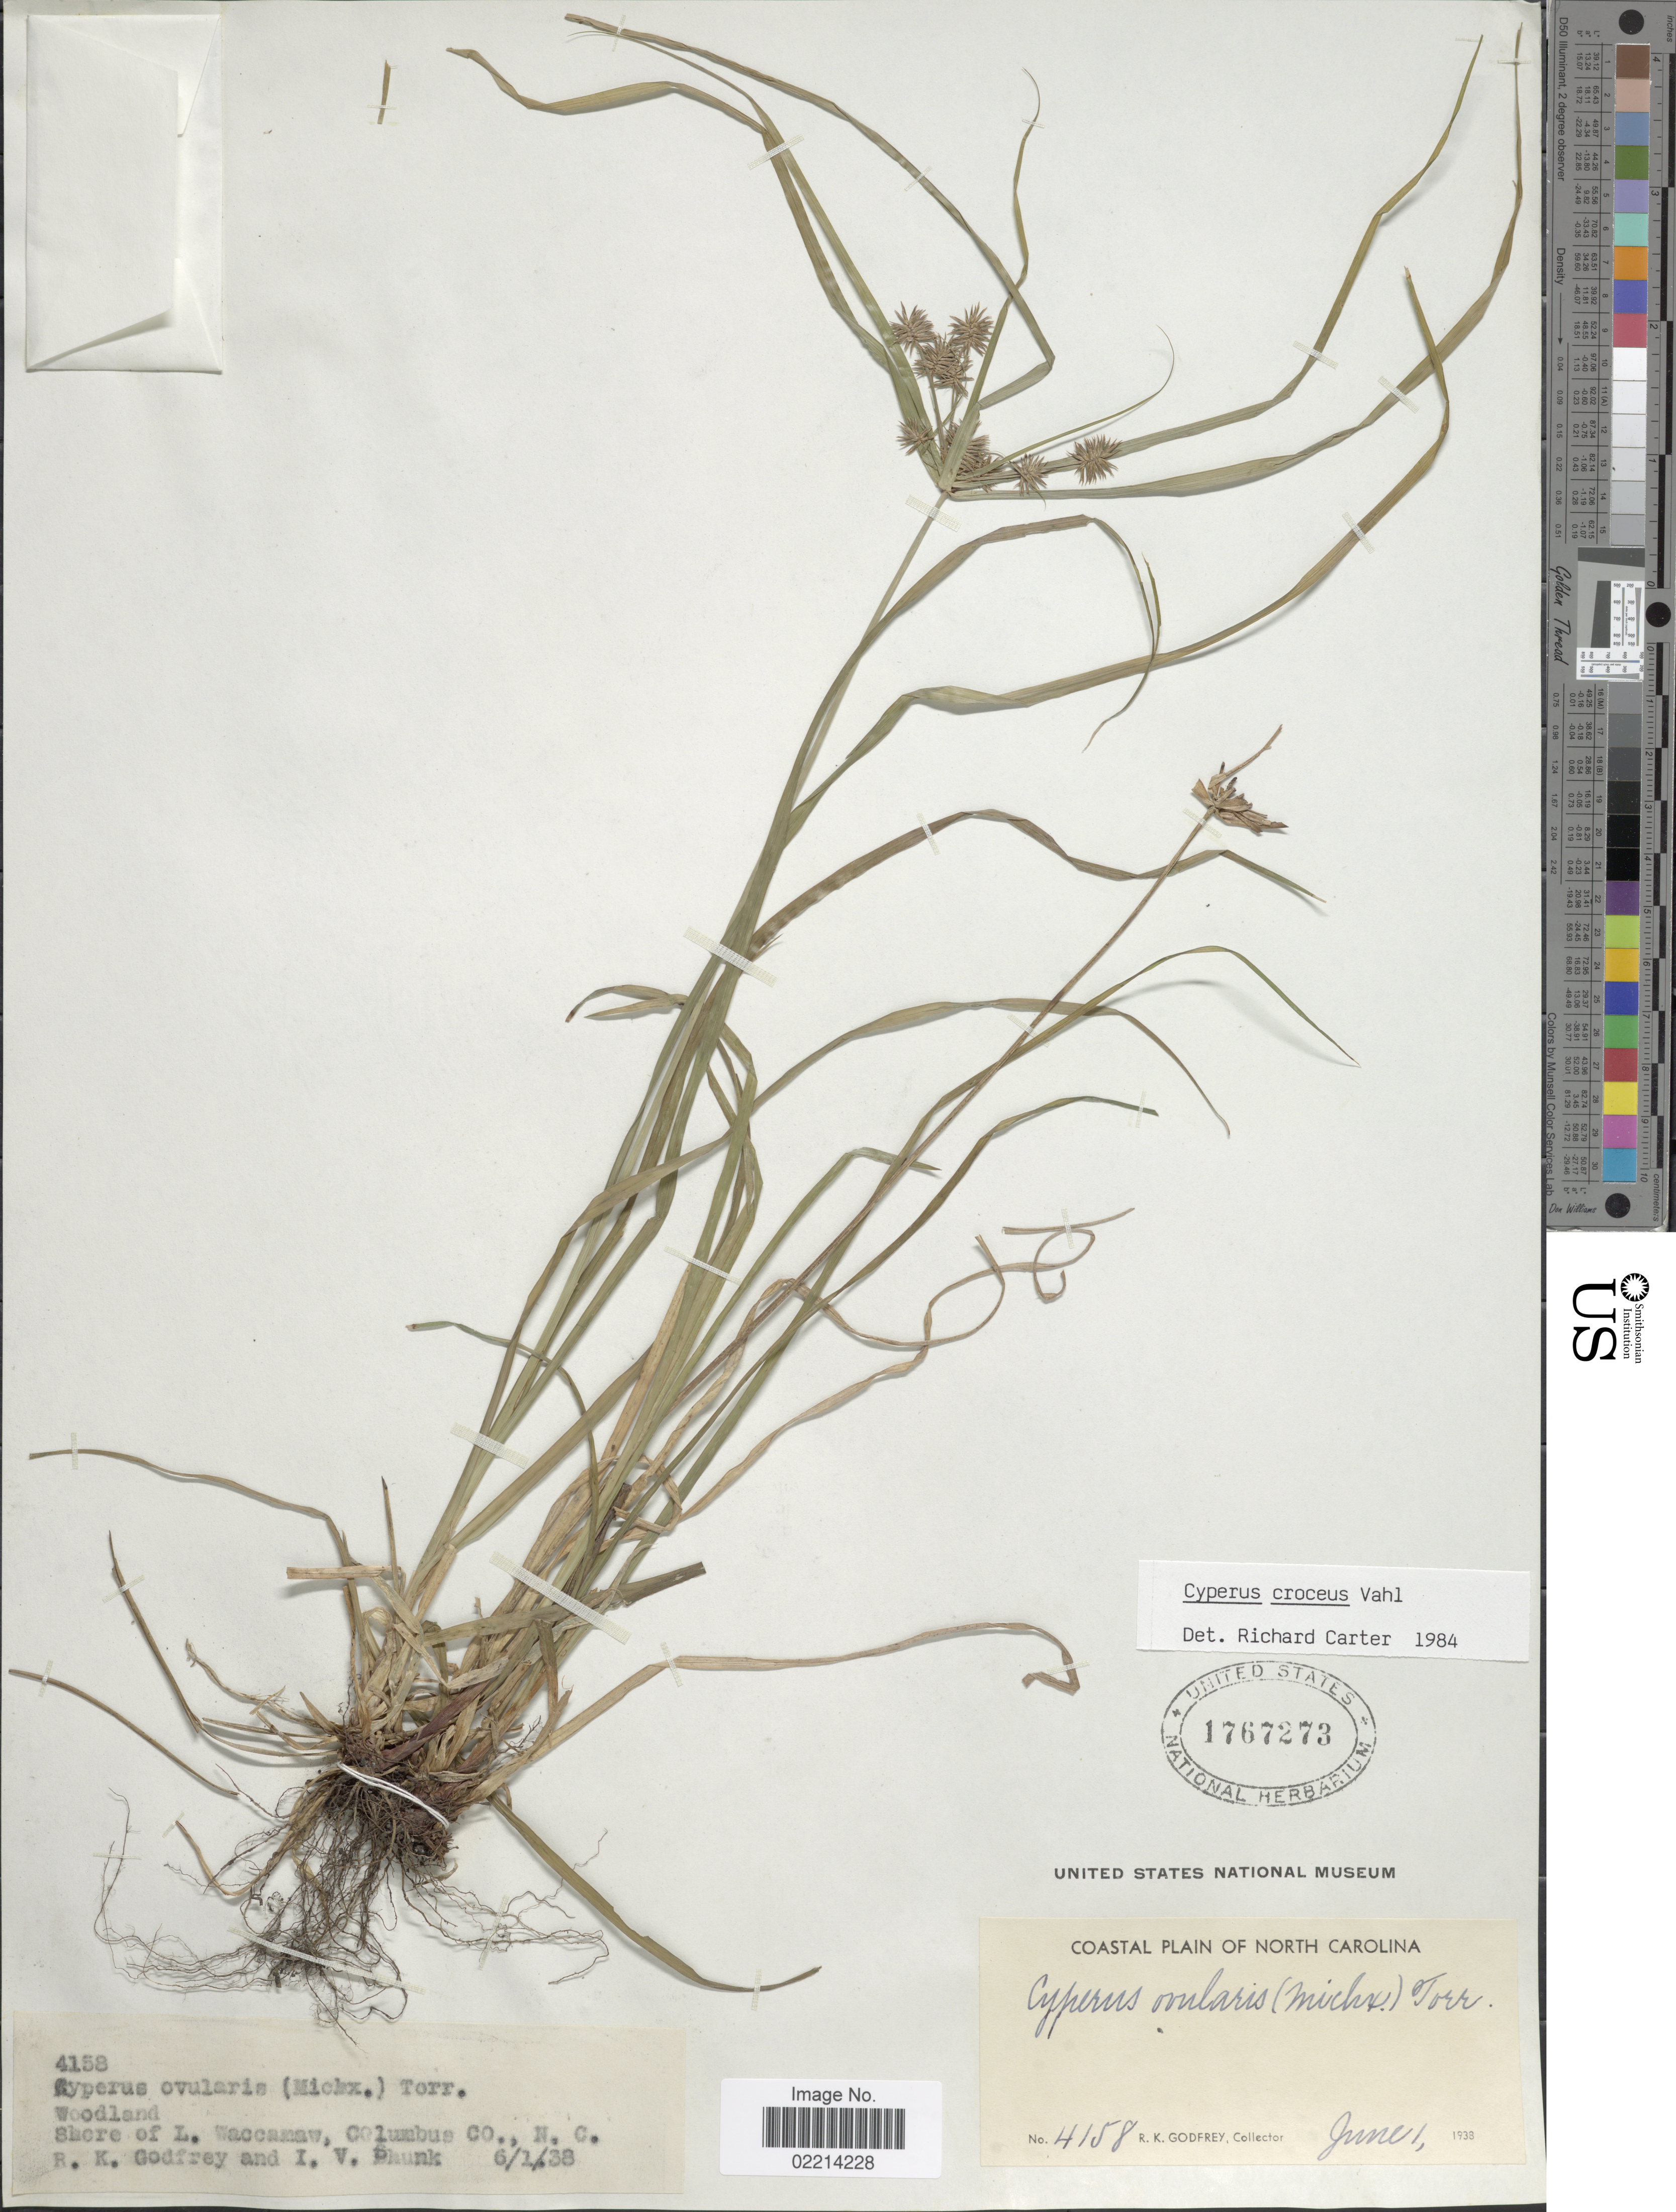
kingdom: Plantae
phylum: Tracheophyta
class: Liliopsida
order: Poales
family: Cyperaceae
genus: Cyperus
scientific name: Cyperus croceus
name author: Vahl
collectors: R. K. Godfrey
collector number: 4158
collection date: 1938-06-01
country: United States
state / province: North Carolina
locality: Coastal Plain of North Carolina, Woodland, Shore of L Waccamaw, Columbus Co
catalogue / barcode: US 1767273